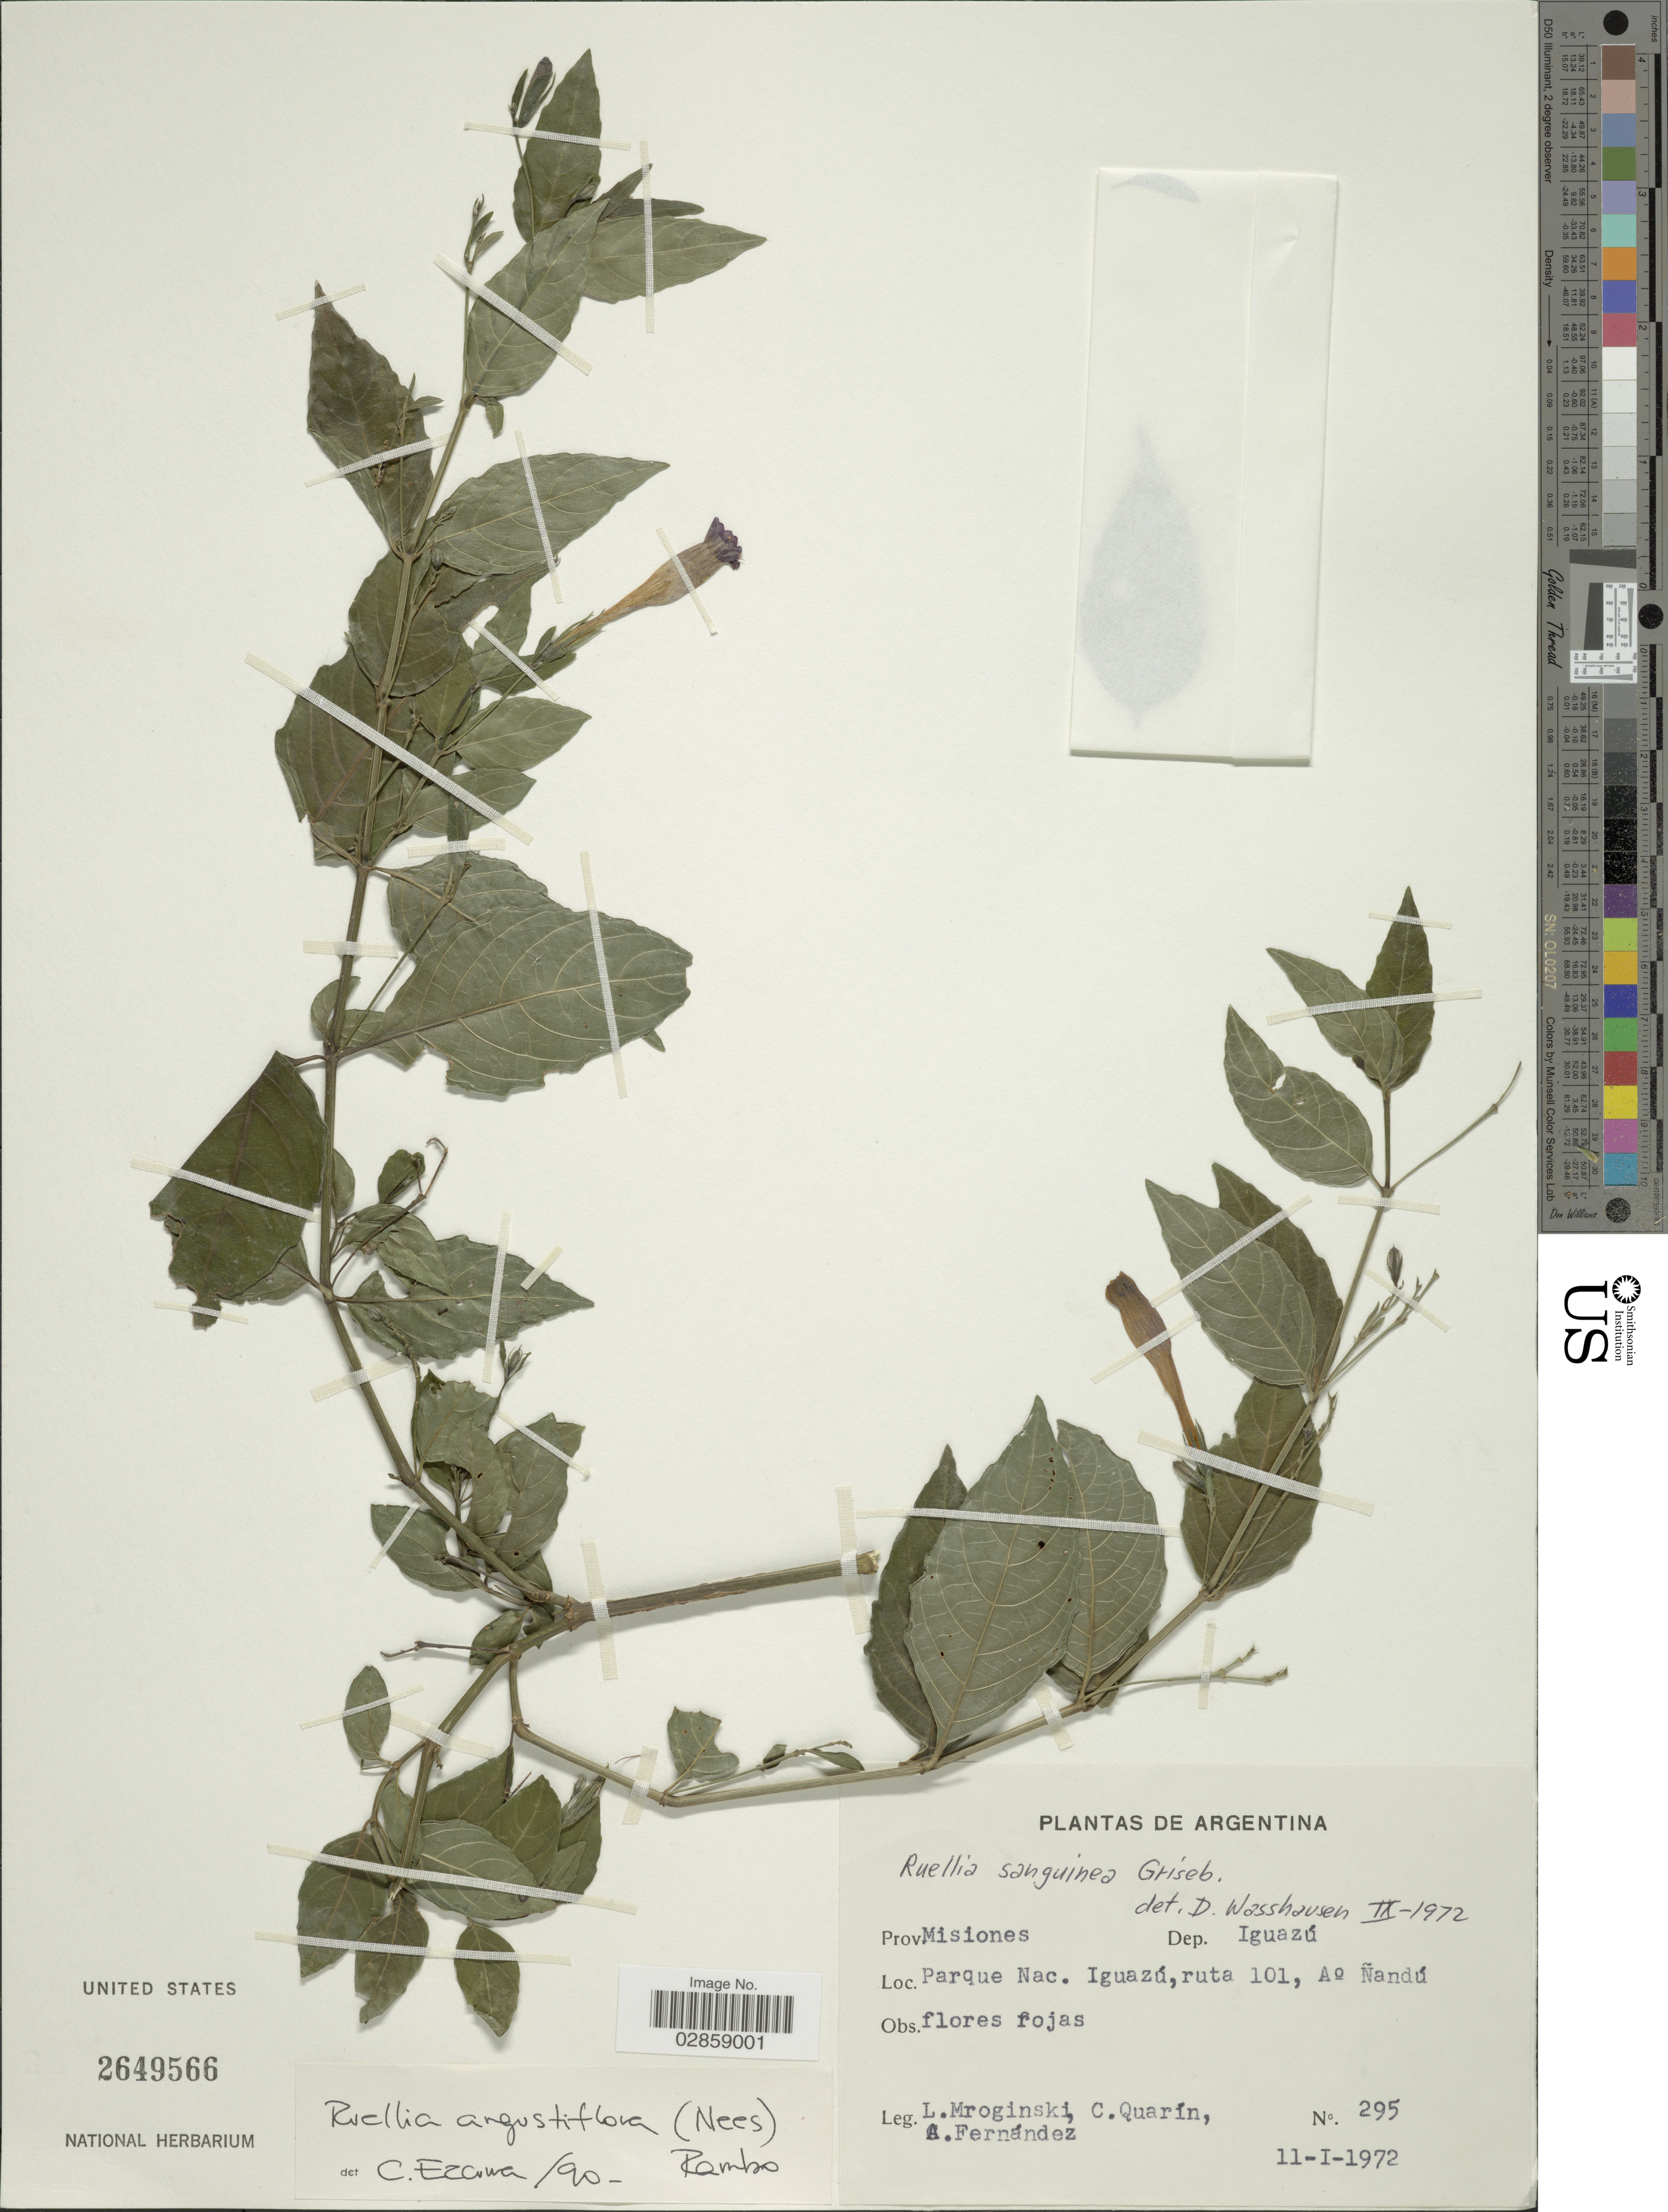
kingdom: Plantae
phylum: Tracheophyta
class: Magnoliopsida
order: Lamiales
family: Acanthaceae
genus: Ruellia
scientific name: Ruellia angustiflora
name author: (Nees) Lindau ex Rambo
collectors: L. Mroginski, C. Quarín & A. Fernández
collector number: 295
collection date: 1972-01-11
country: Argentina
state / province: Misiones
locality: Dep. Iguazú. Parque Nac. Iguazú, ruta 101, A° Ñandú.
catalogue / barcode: US 2649566